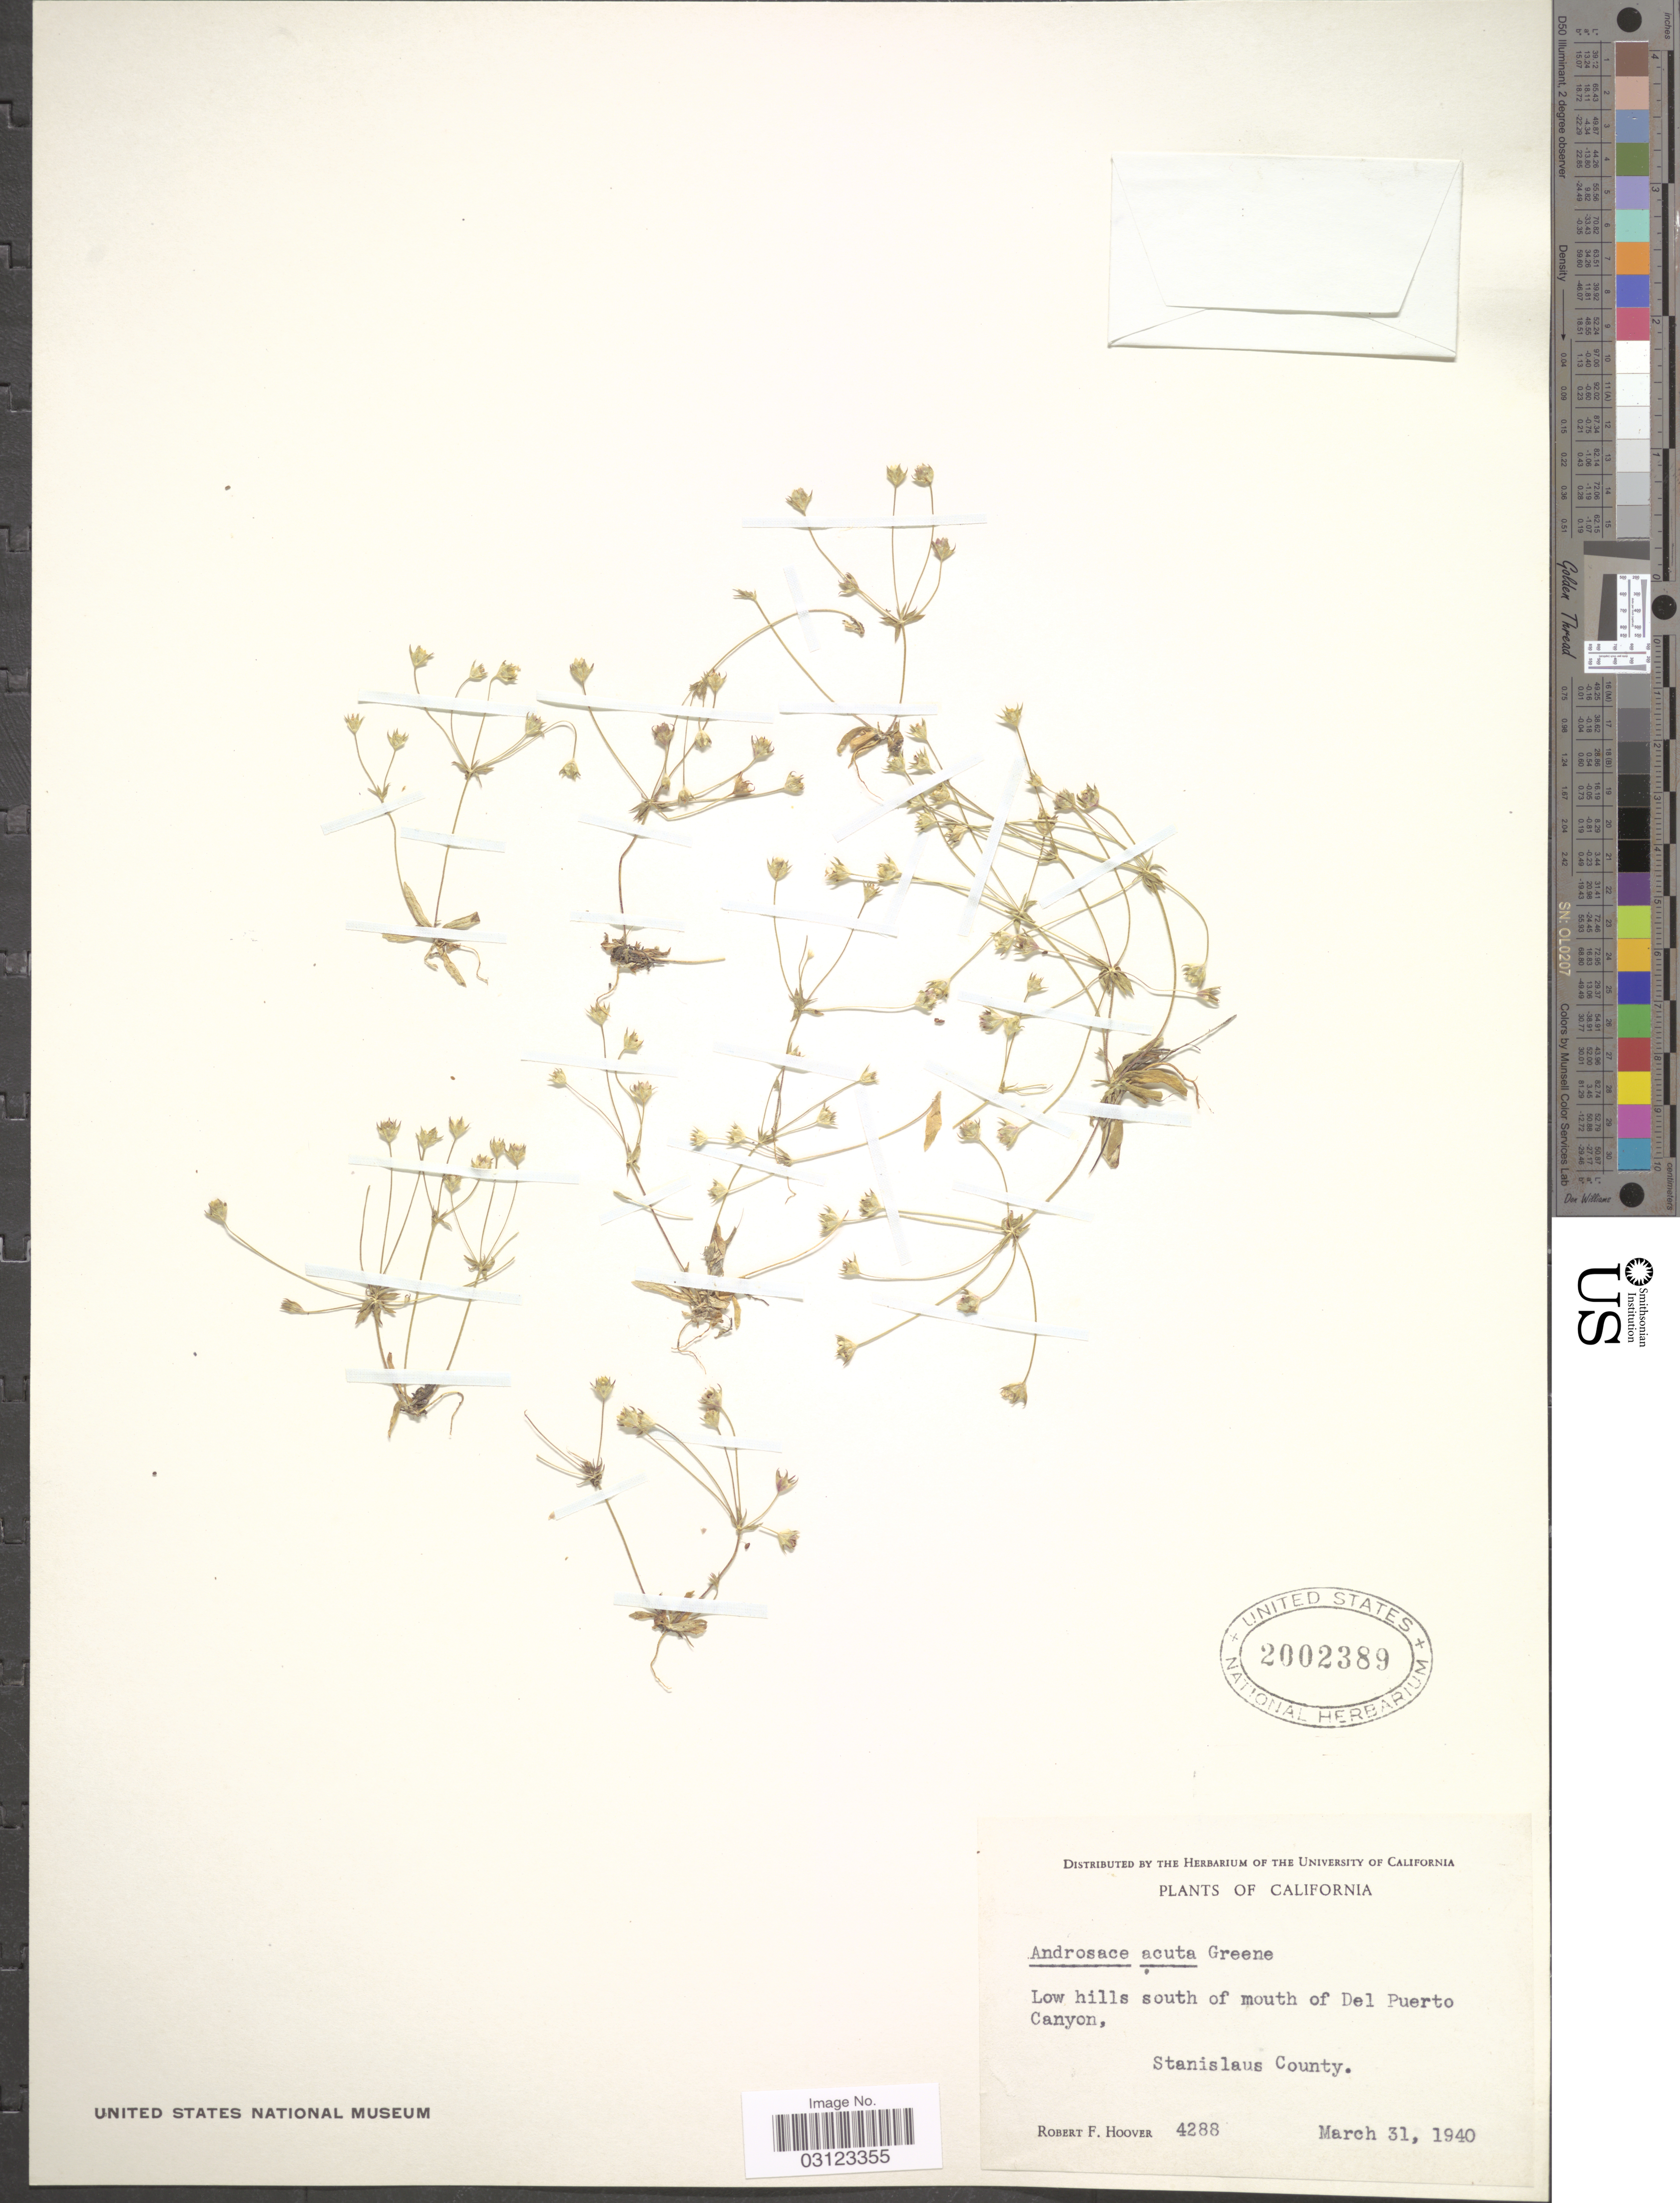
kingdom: Plantae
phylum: Tracheophyta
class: Magnoliopsida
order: Ericales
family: Primulaceae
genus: Androsace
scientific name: Androsace occidentalis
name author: (Pursh) Pursh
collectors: R. F. Hoover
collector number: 4288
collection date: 1940-03-31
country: United States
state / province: California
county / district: Stanislaus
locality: Low hills south of mouth of Del Puerto Canyon, Stanislaus County.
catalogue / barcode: US 2002389